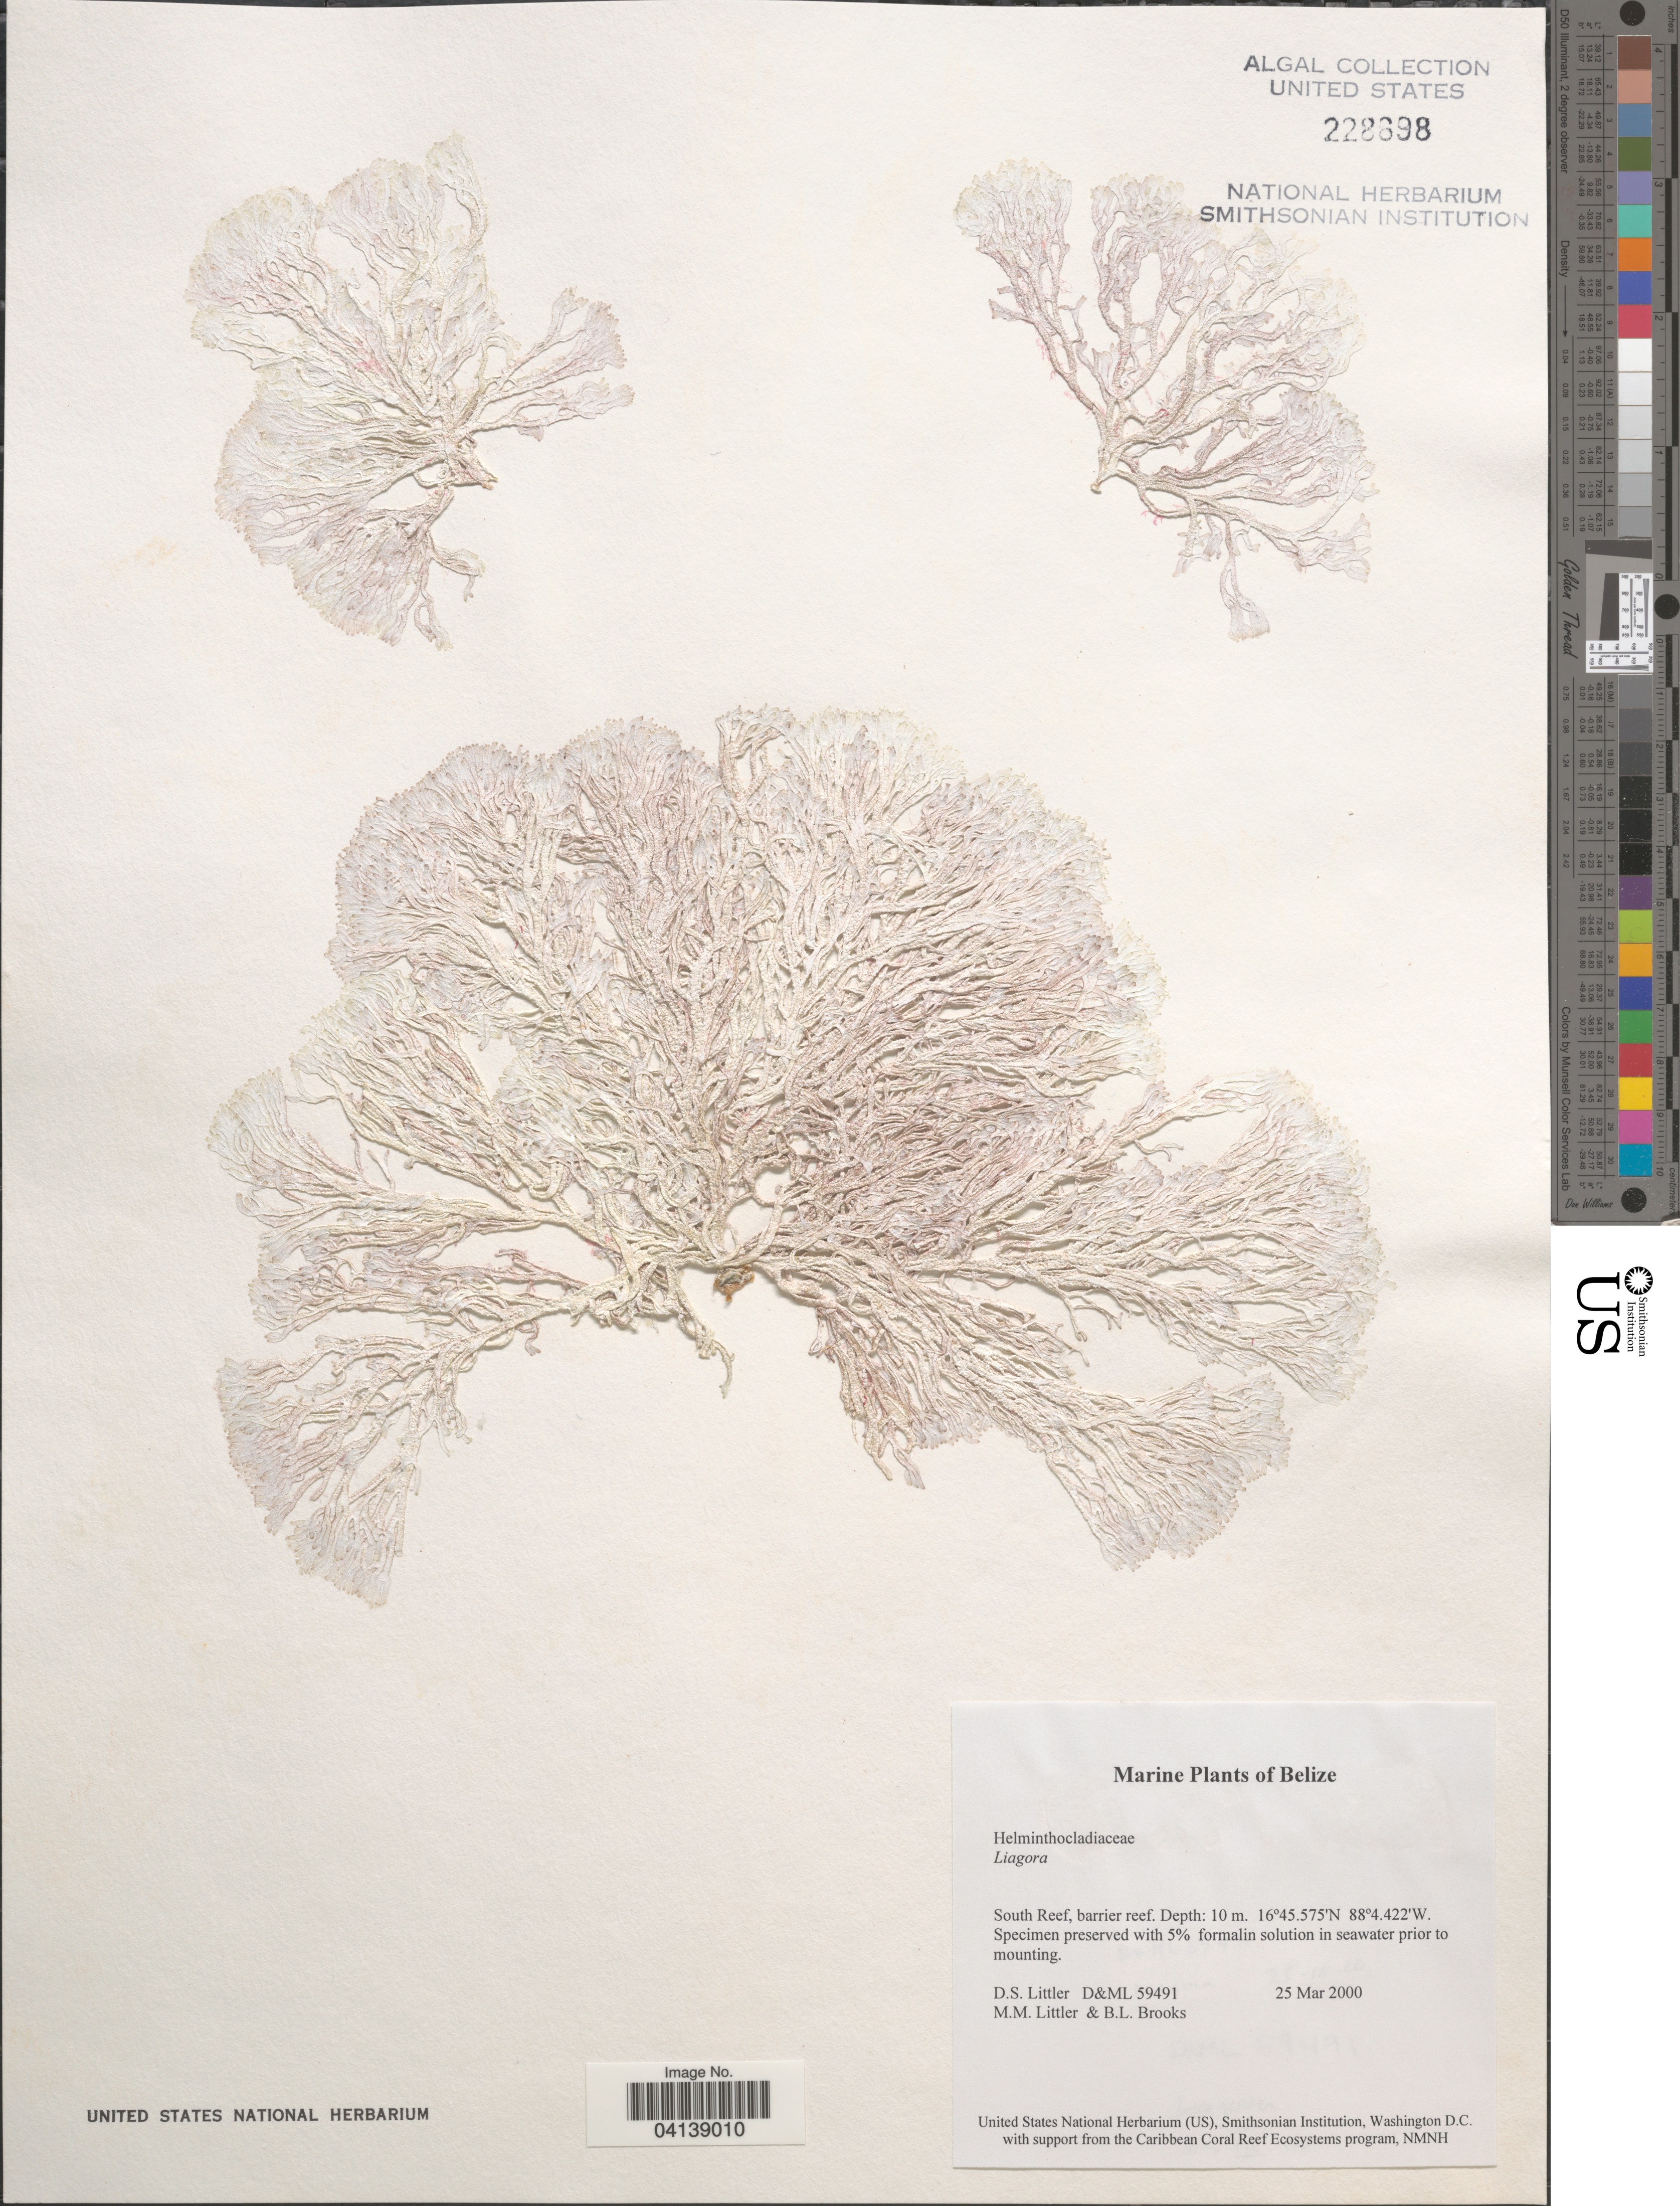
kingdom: Plantae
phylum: Rhodophyta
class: Florideophyceae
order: Nemaliales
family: Liagoraceae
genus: Liagora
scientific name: Liagora sp.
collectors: D. S. Littler & B. Brooks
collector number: D&ML 59491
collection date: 2000-03-25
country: Belize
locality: South Reef, barrier reef.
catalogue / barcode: US 228698